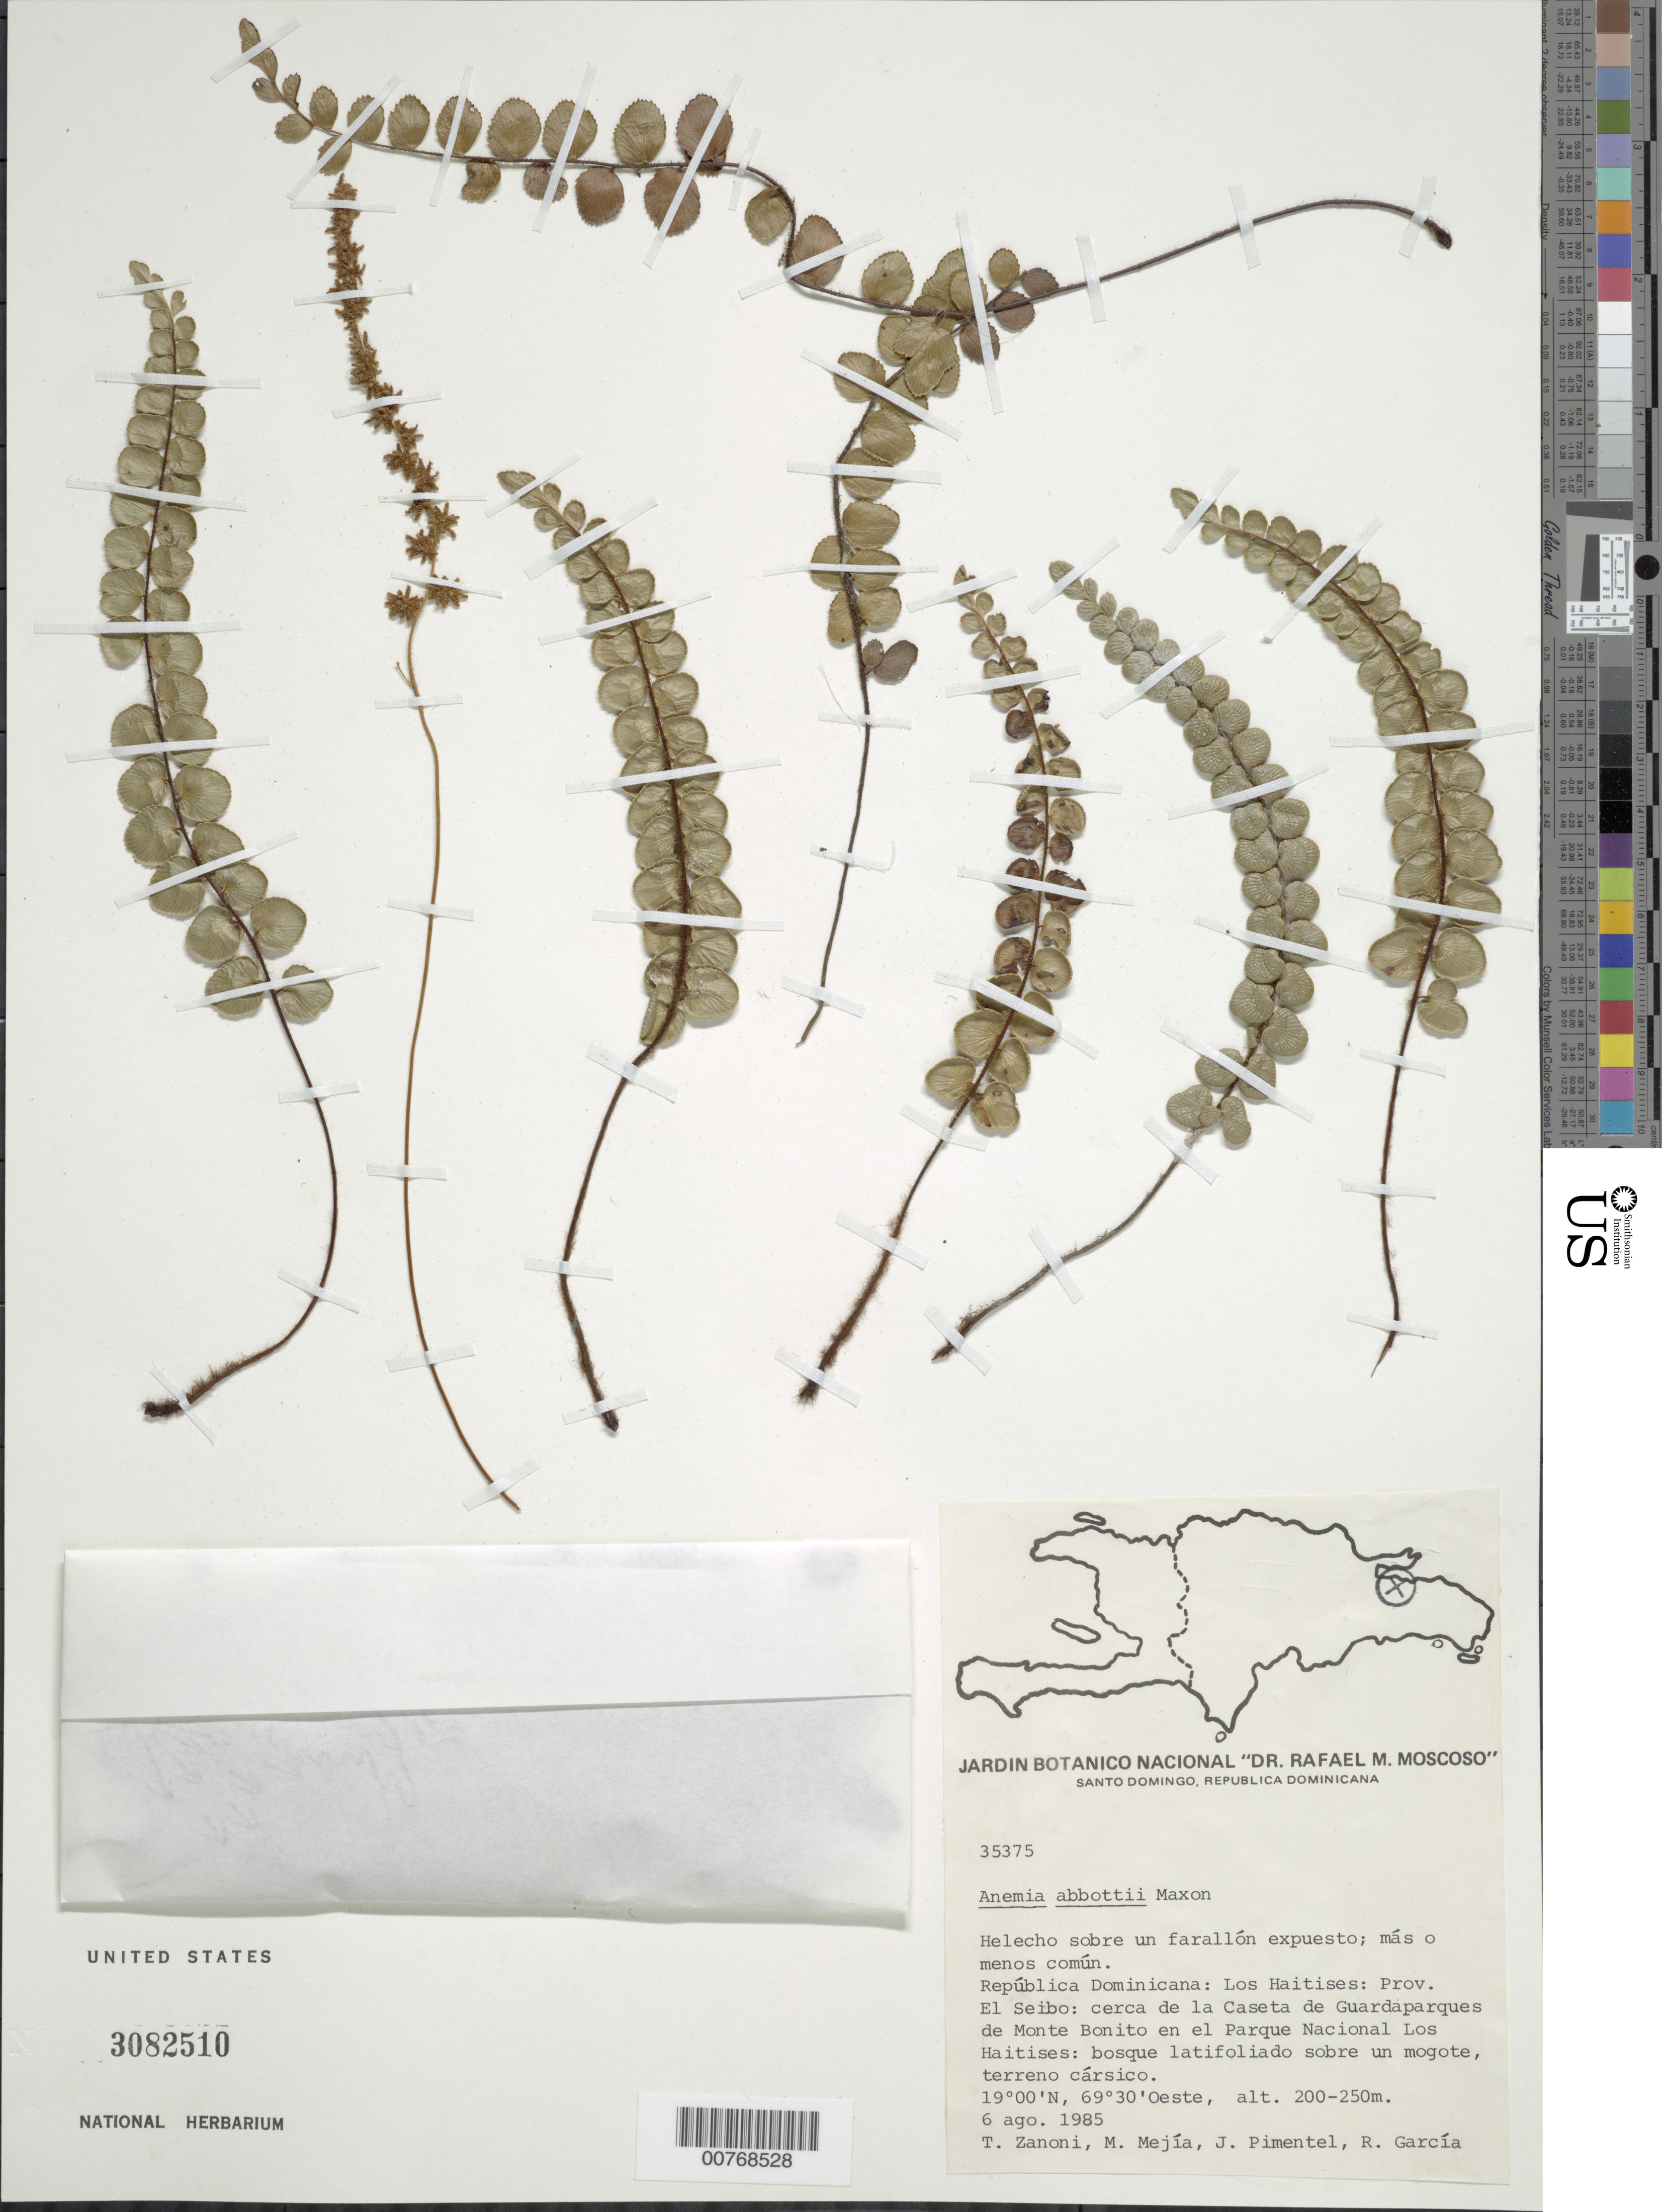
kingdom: Plantae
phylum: Tracheophyta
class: Polypodiopsida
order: Schizaeales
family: Anemiaceae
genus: Anemia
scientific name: Anemia abbottii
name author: Maxon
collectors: T. A. Zanoni, M. Mejia, J. Pimentel & R. G. García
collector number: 35375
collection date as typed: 06 Aug 1985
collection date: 1985-08-06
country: Dominican Republic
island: Hispaniola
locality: Los Haitises. Provincia El Seibo, cerca de la Caseta de Guardaparques de Monte Bonito en el Parque Nacional Los Haitises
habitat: Bosque latifoliado sobre un mogote, terreno cársico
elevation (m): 200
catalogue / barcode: US 3082510